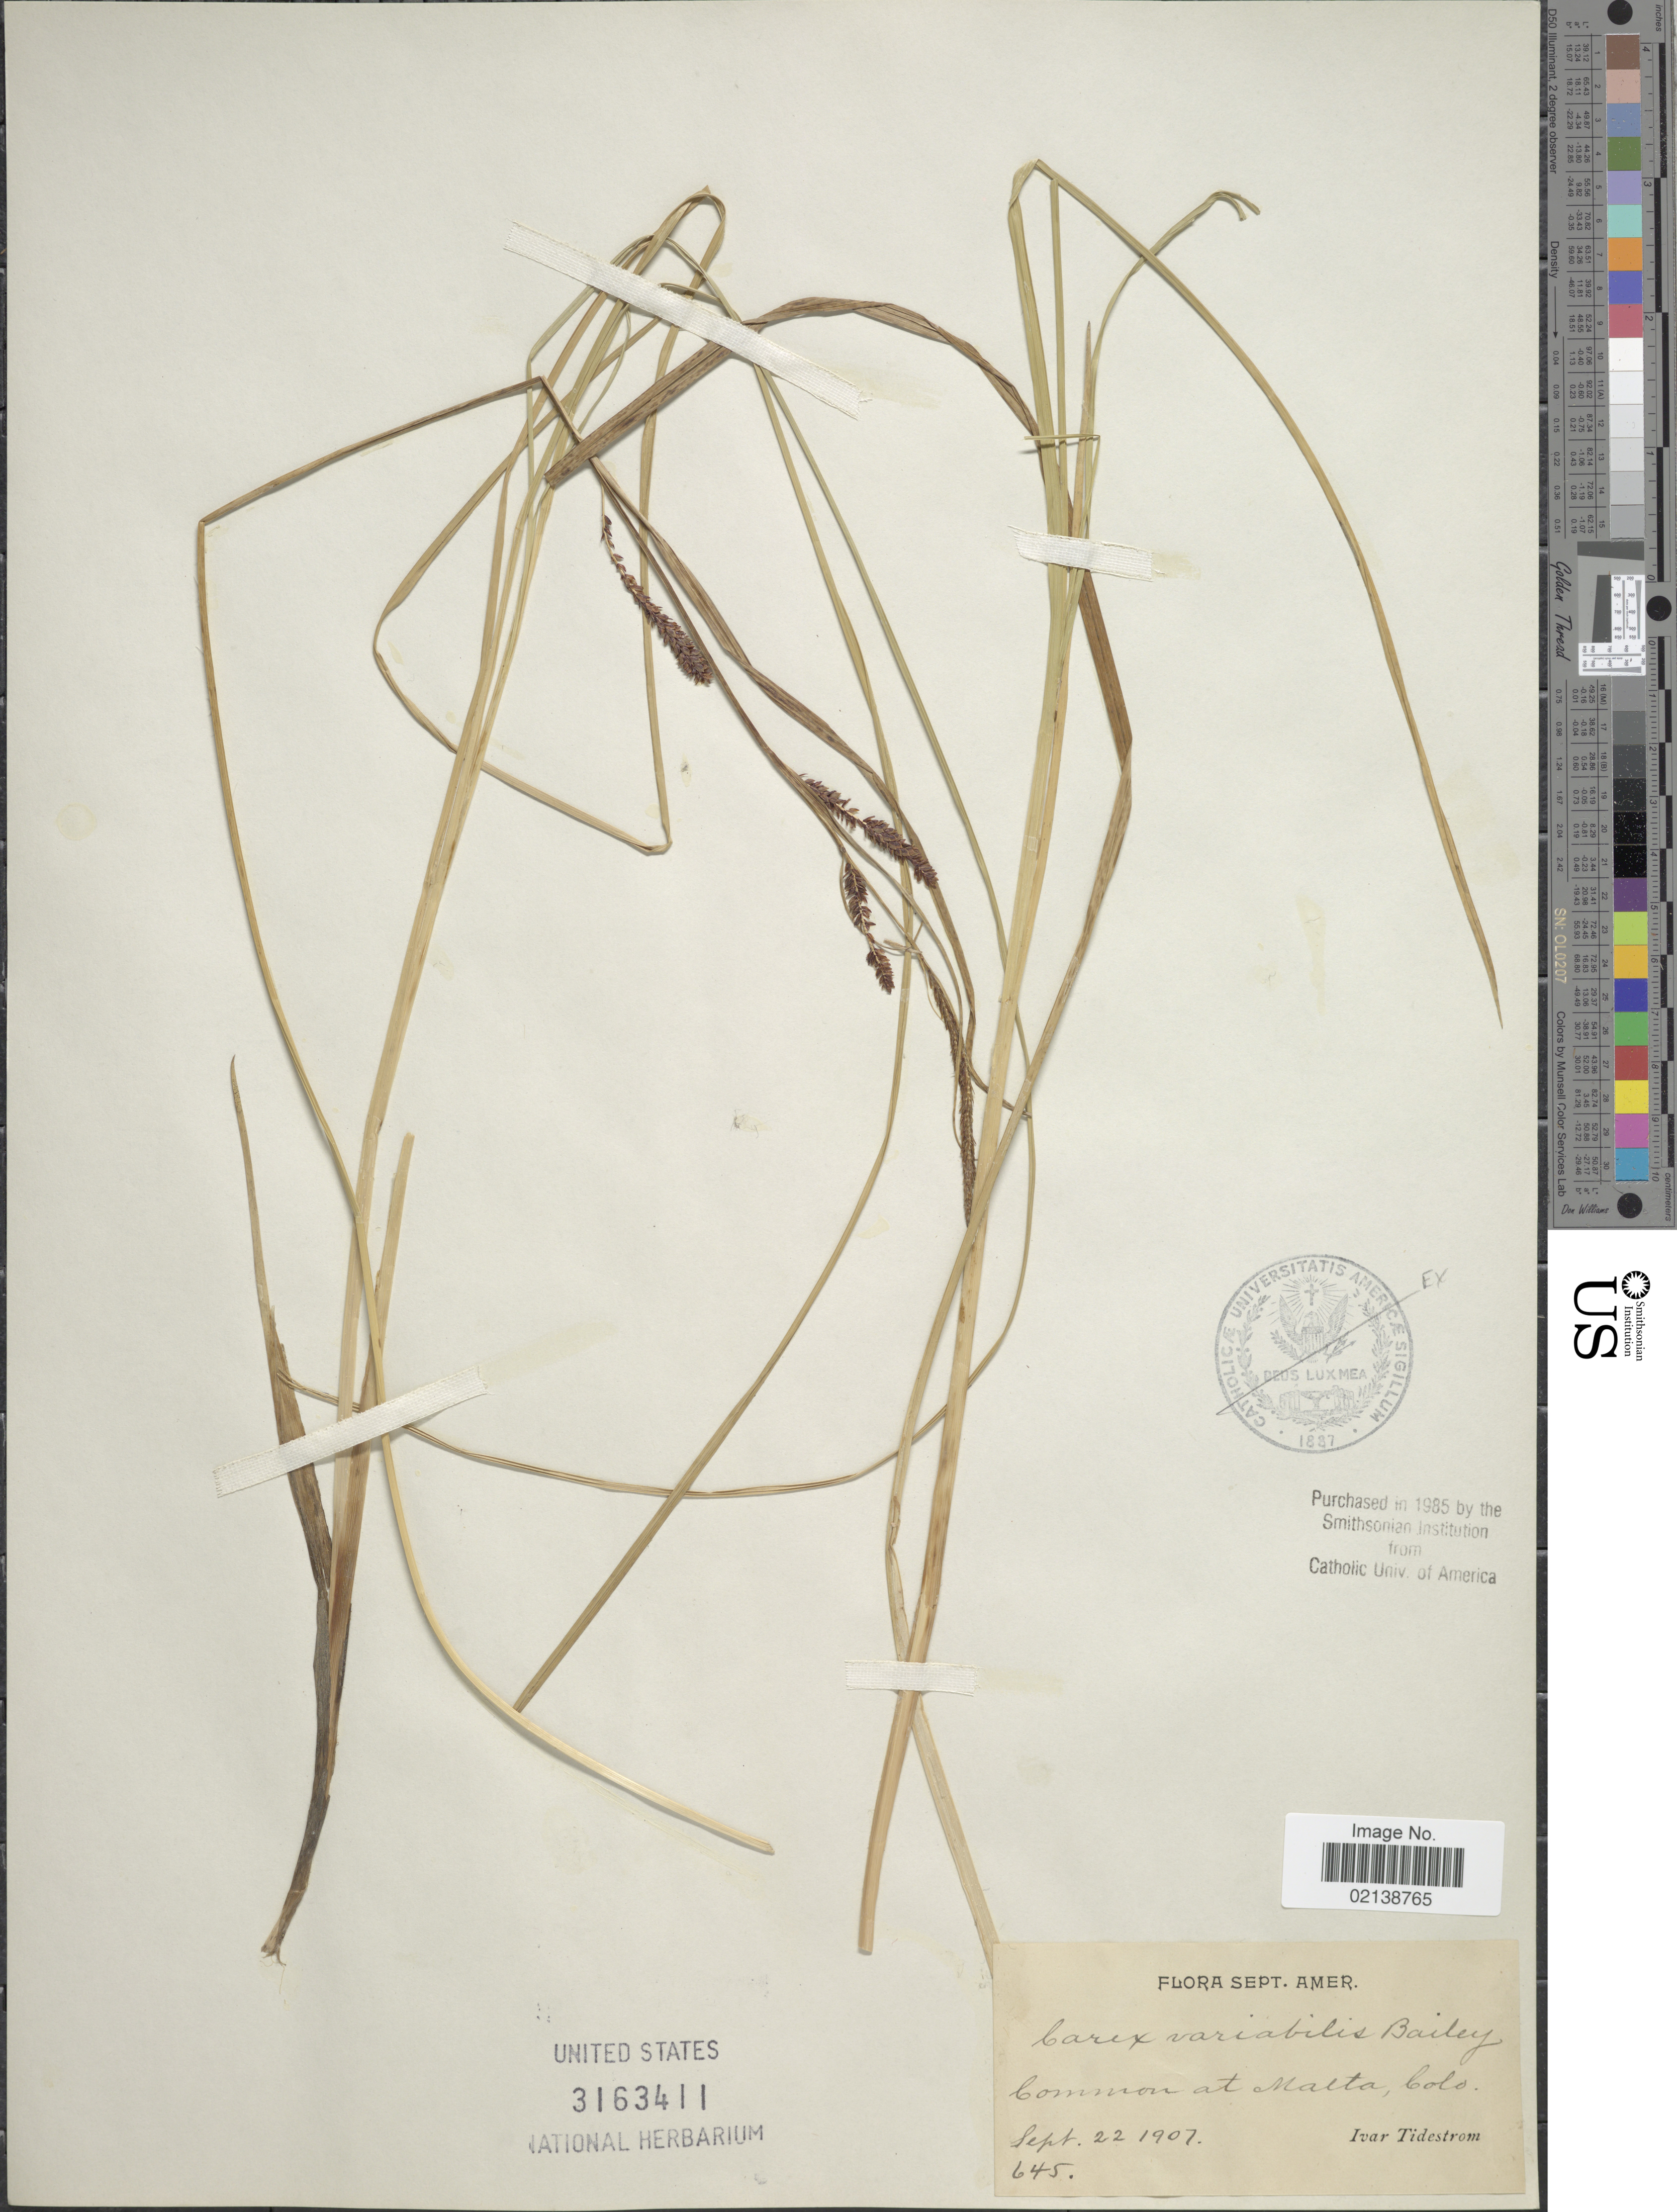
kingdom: Plantae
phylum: Tracheophyta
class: Liliopsida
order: Poales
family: Cyperaceae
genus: Carex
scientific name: Carex aquatilis var. aquatilis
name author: Wahlenb.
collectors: I. F. Tidestrom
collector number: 645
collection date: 1907-09-22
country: United States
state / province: Colorado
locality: Malta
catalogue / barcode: US 3163411